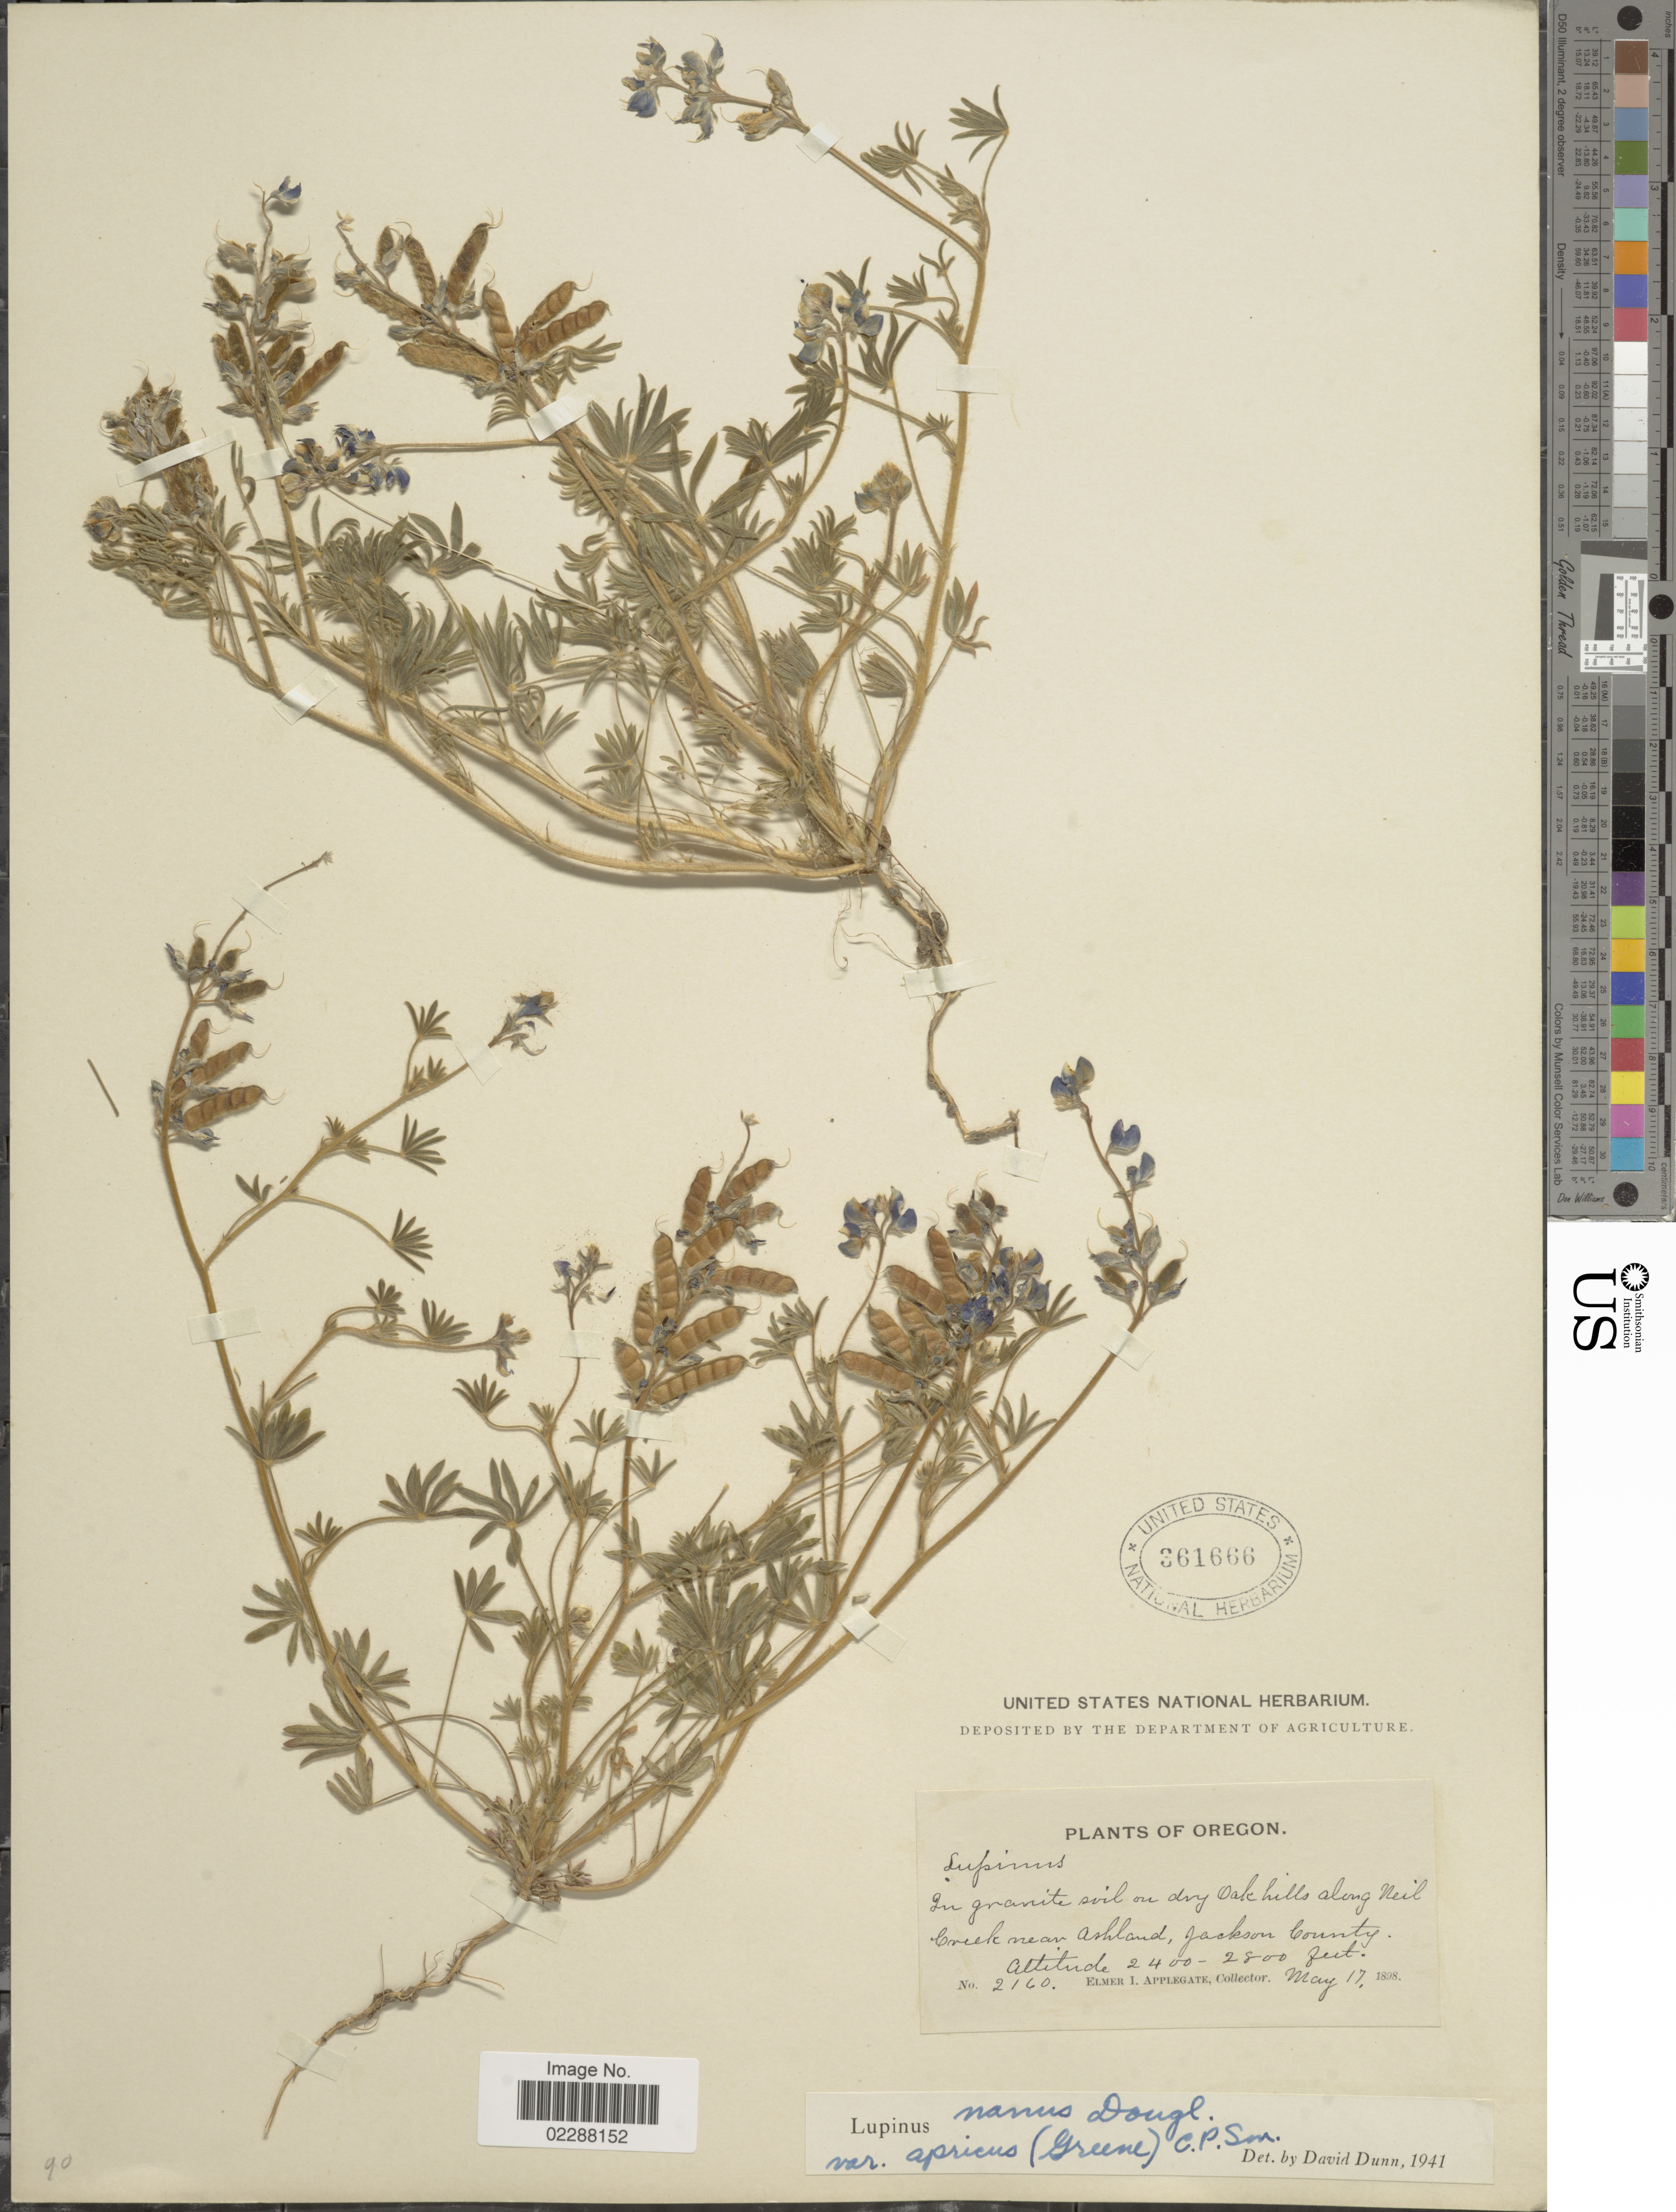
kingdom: Plantae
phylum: Tracheophyta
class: Magnoliopsida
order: Fabales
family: Fabaceae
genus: Lupinus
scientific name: Lupinus vallicola subsp. apricus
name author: (Greene) D.B. Dunn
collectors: E. I. Applegate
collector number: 2160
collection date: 1898-05-17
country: United States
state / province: Oregon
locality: In granite soil in dry Oak Hills along Neil Creek near Ashland, Jackson County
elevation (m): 732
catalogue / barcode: US 361666